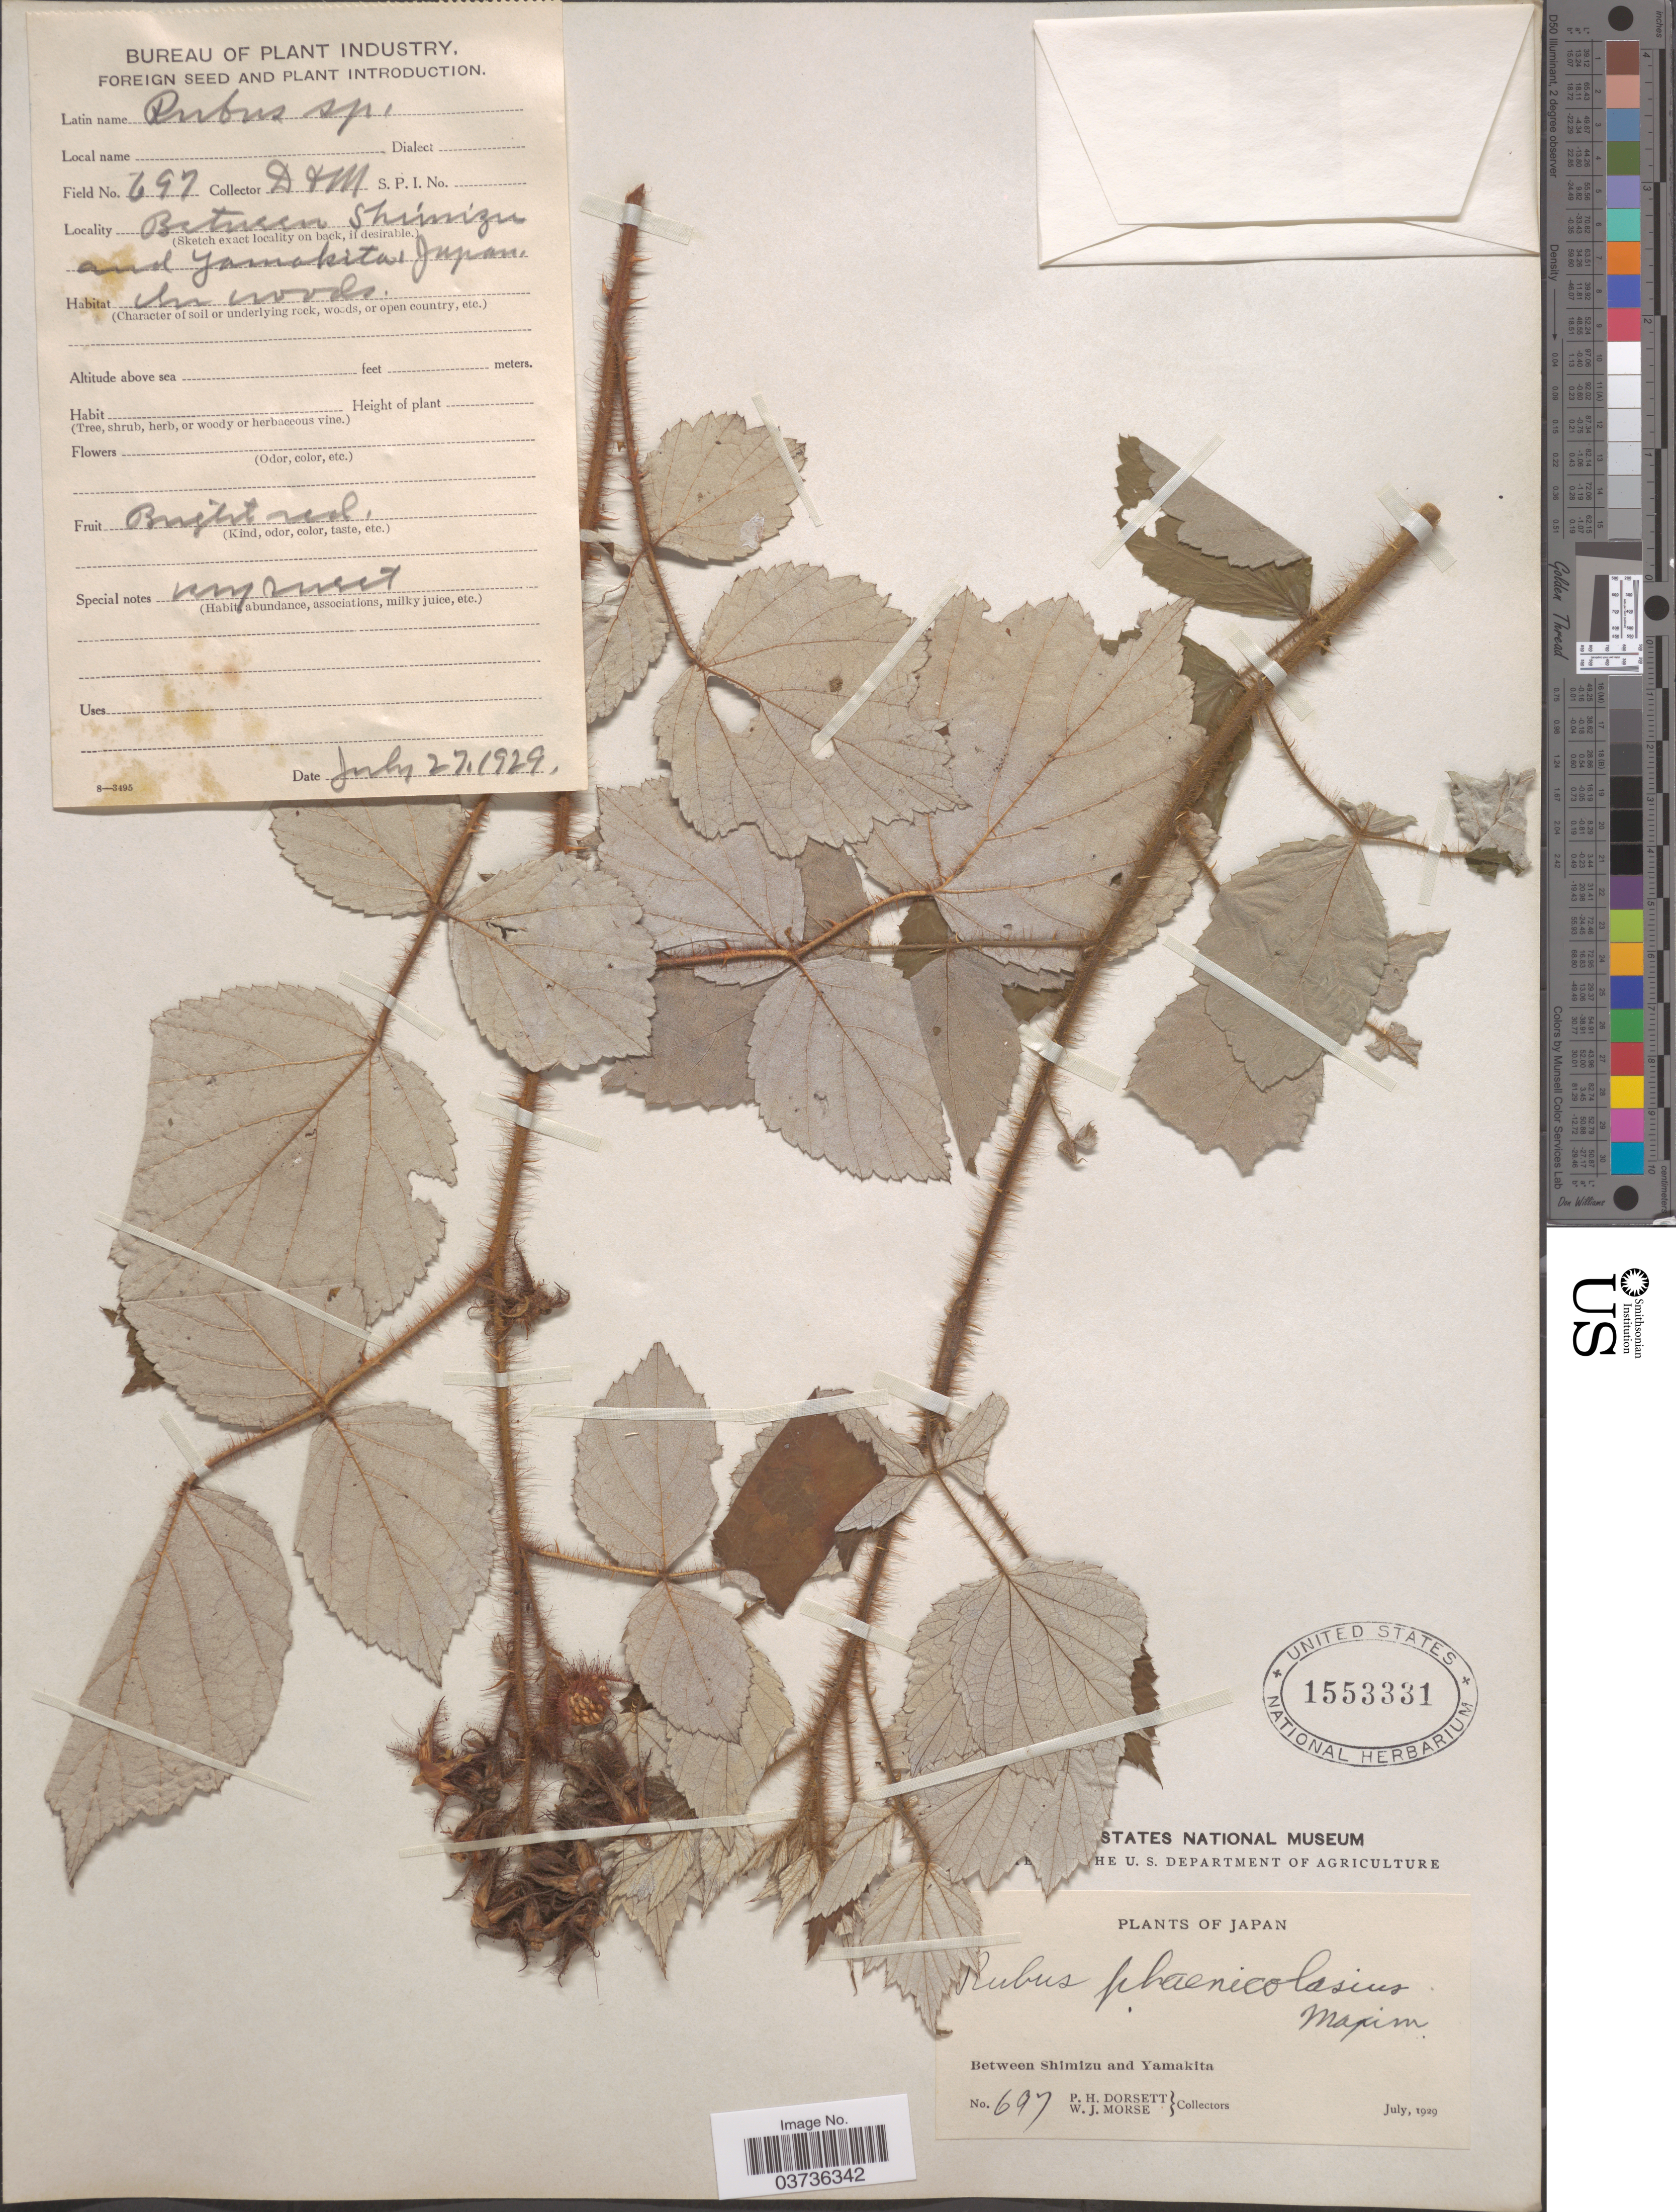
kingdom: Plantae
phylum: Tracheophyta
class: Magnoliopsida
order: Rosales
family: Rosaceae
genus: Rubus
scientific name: Rubus phoenicolasius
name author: Maxim.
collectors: P. H. Dorsett & W. J. Morse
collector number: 697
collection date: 1929-07-27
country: Japan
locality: Between Shimizu and Yamakita.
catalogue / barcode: US 1553331